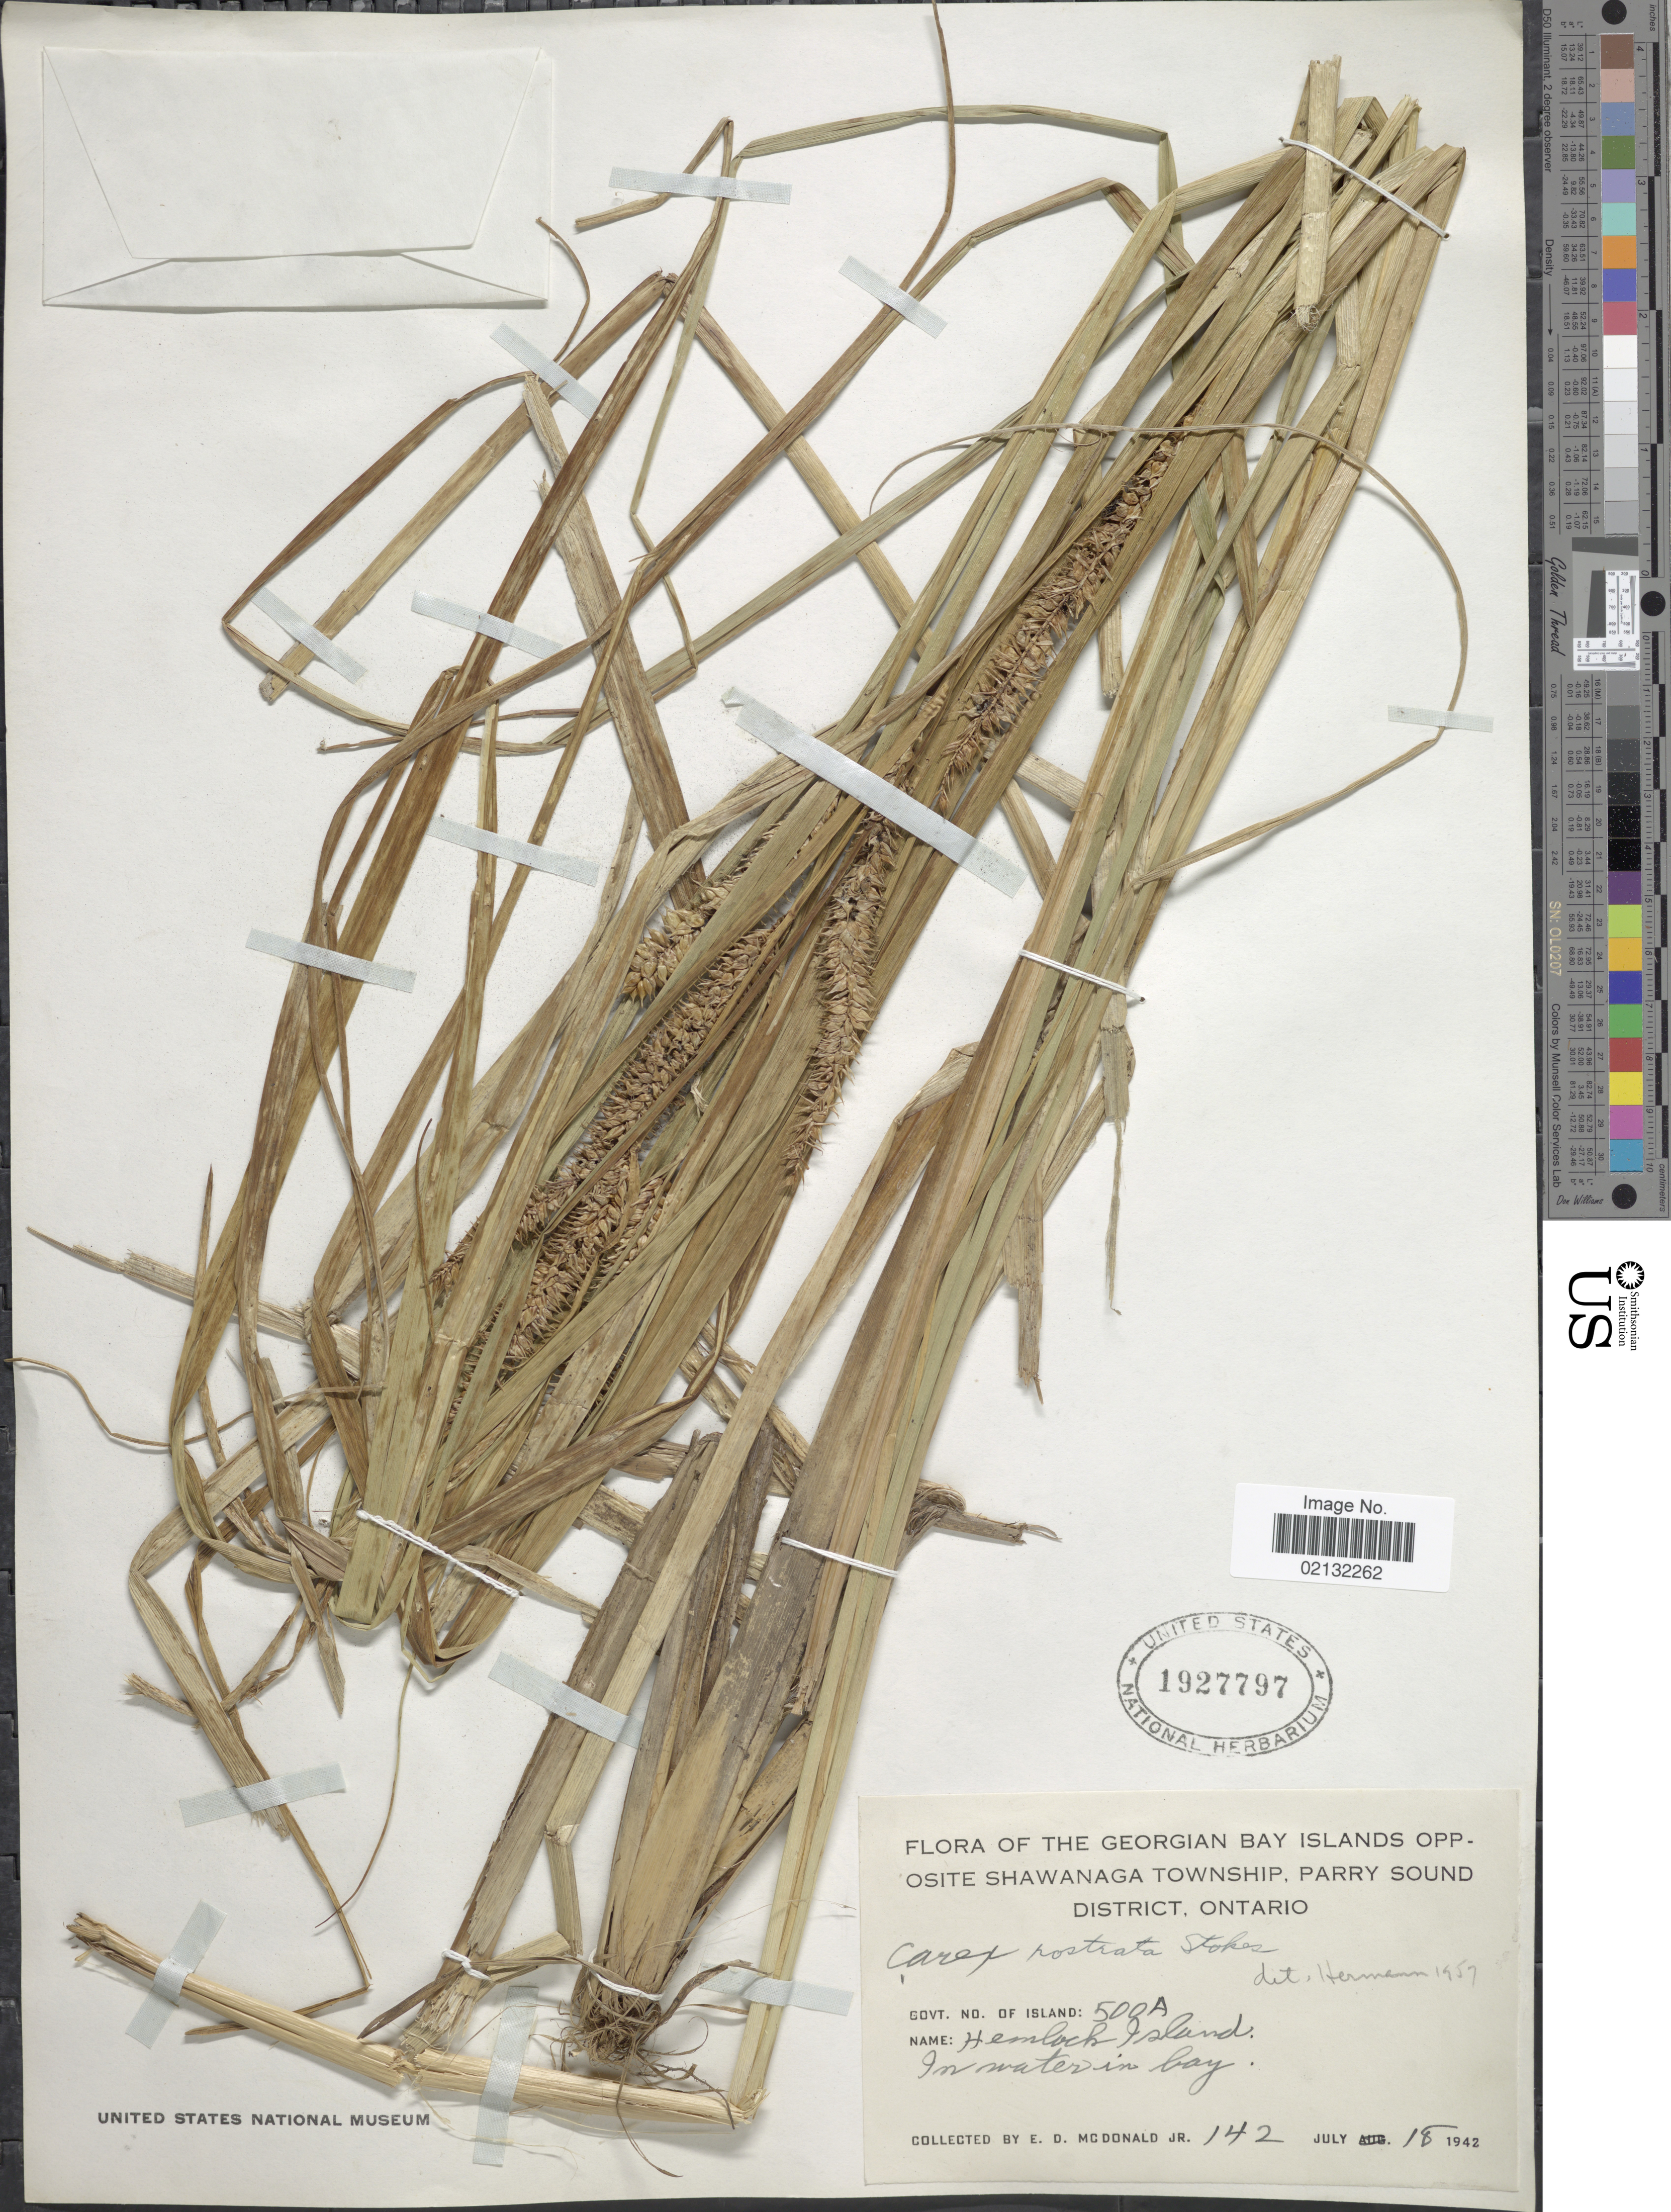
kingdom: Plantae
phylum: Tracheophyta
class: Liliopsida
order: Poales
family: Cyperaceae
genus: Carex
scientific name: Carex rostrata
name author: Stokes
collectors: E. D. McDonald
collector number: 142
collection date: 1942-07-18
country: Canada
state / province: Ontario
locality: Georgian Bay Islands Opposite Shawanaga Township, Parry Sound District, Govt. No. of Island: 500A, Hembach Island, in eater in bay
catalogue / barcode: US 1927797